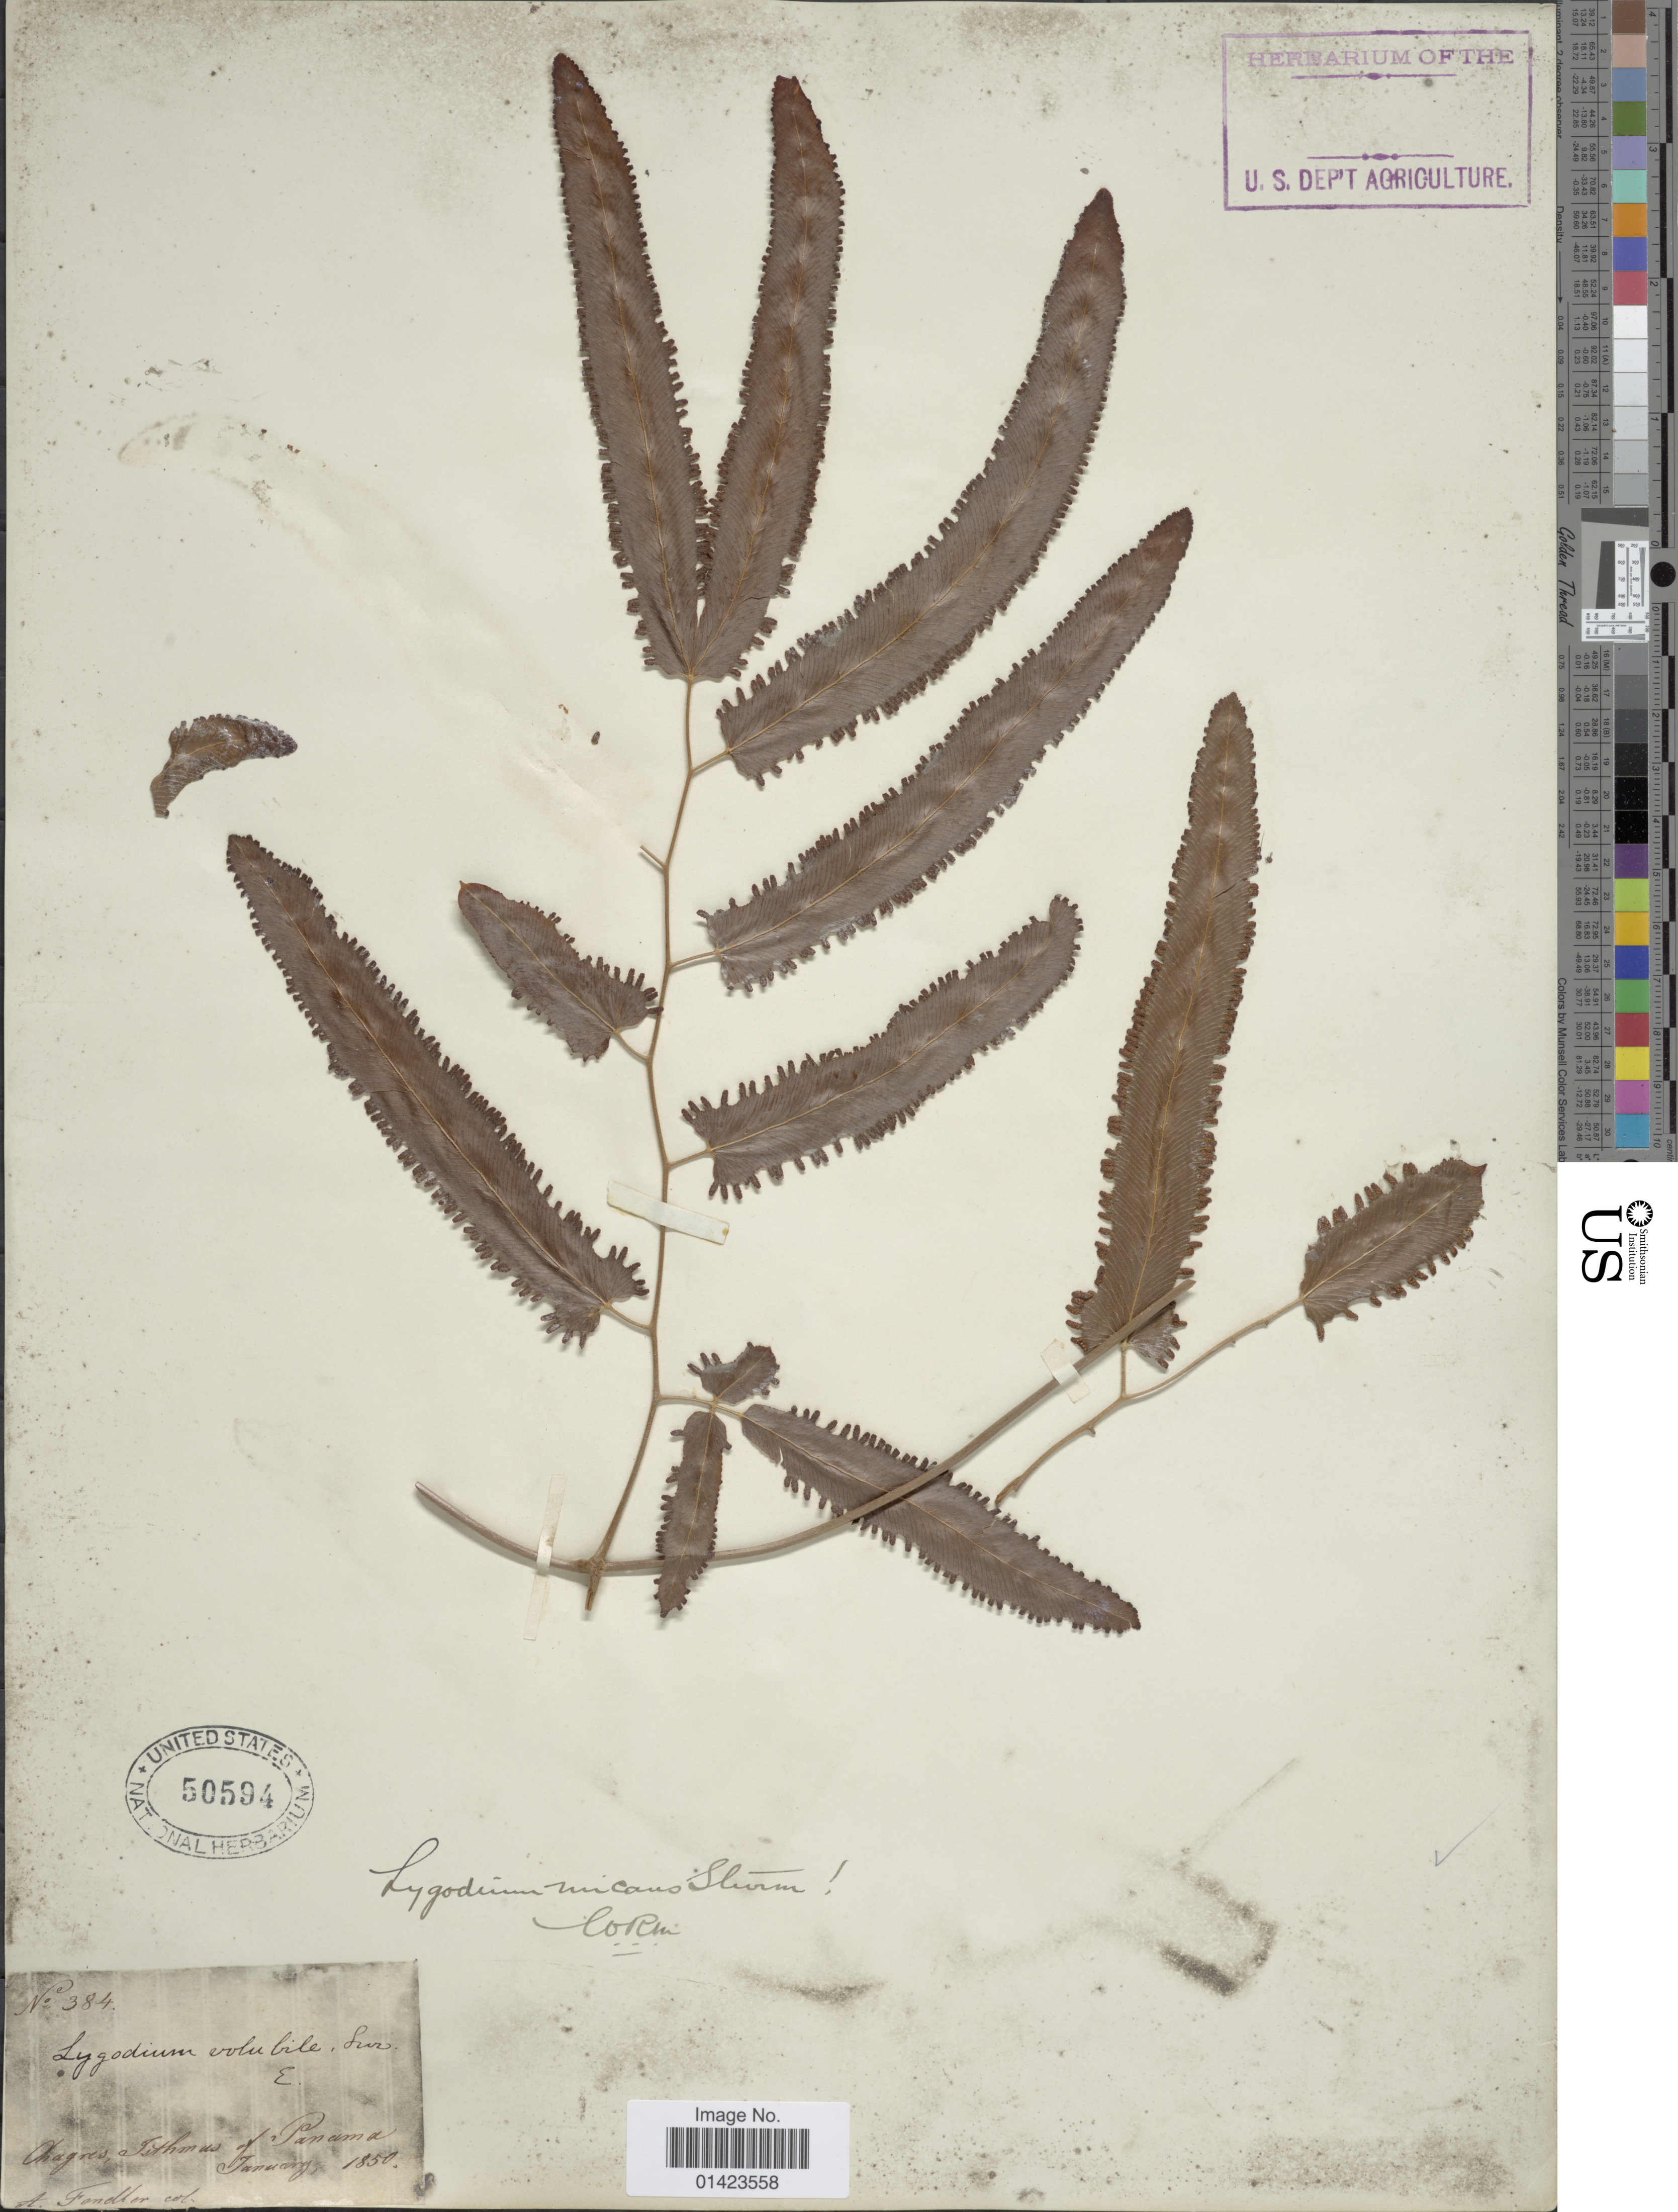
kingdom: Plantae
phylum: Tracheophyta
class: Polypodiopsida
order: Schizaeales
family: Lygodiaceae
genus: Lygodium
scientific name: Lygodium volubile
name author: Sw.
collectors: A. Fondler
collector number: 384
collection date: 1850-01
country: Panama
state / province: Panamá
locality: Chagres, Isthmus of Panama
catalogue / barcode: US 50594